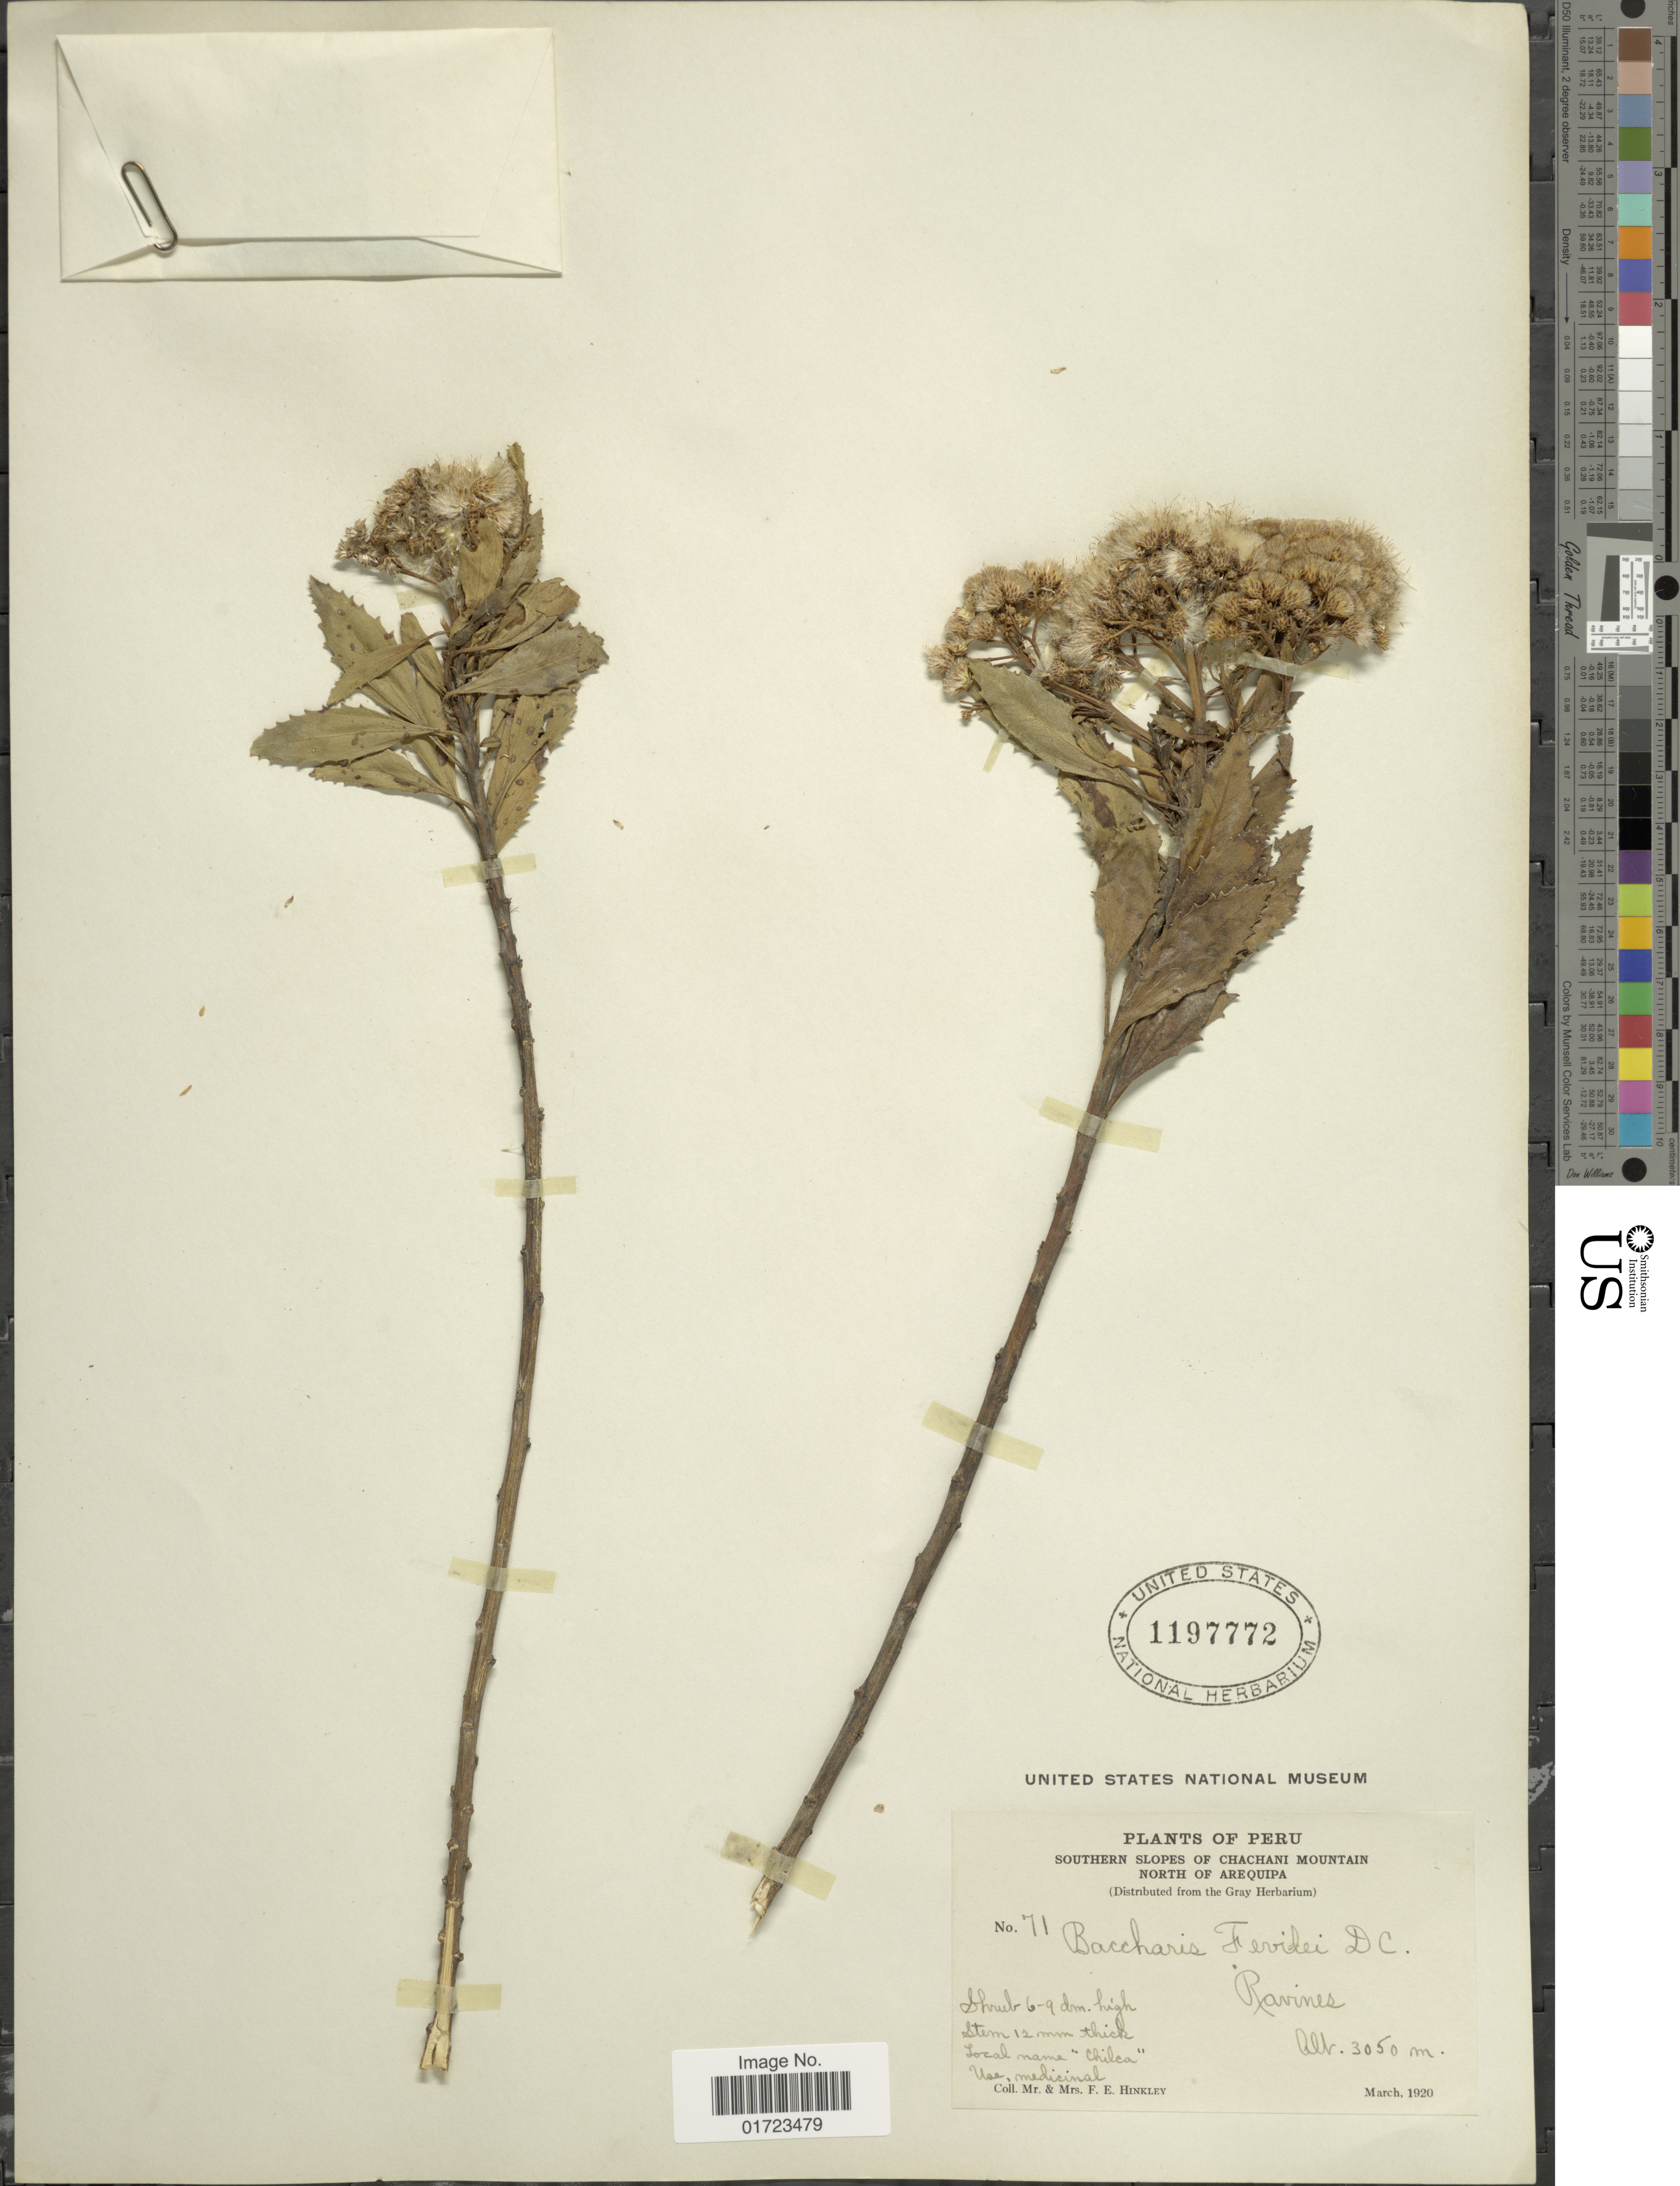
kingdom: Plantae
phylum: Tracheophyta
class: Magnoliopsida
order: Asterales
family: Asteraceae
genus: Baccharis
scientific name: Baccharis scandens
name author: (Ruiz & Pav.) Pers.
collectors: F. Hinkley & Hinkley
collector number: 71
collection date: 1920-03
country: Peru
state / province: Arequipa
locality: Southern slopes of Chachani Mountain, North of Arequipa.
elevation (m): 3050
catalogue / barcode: US 1197772